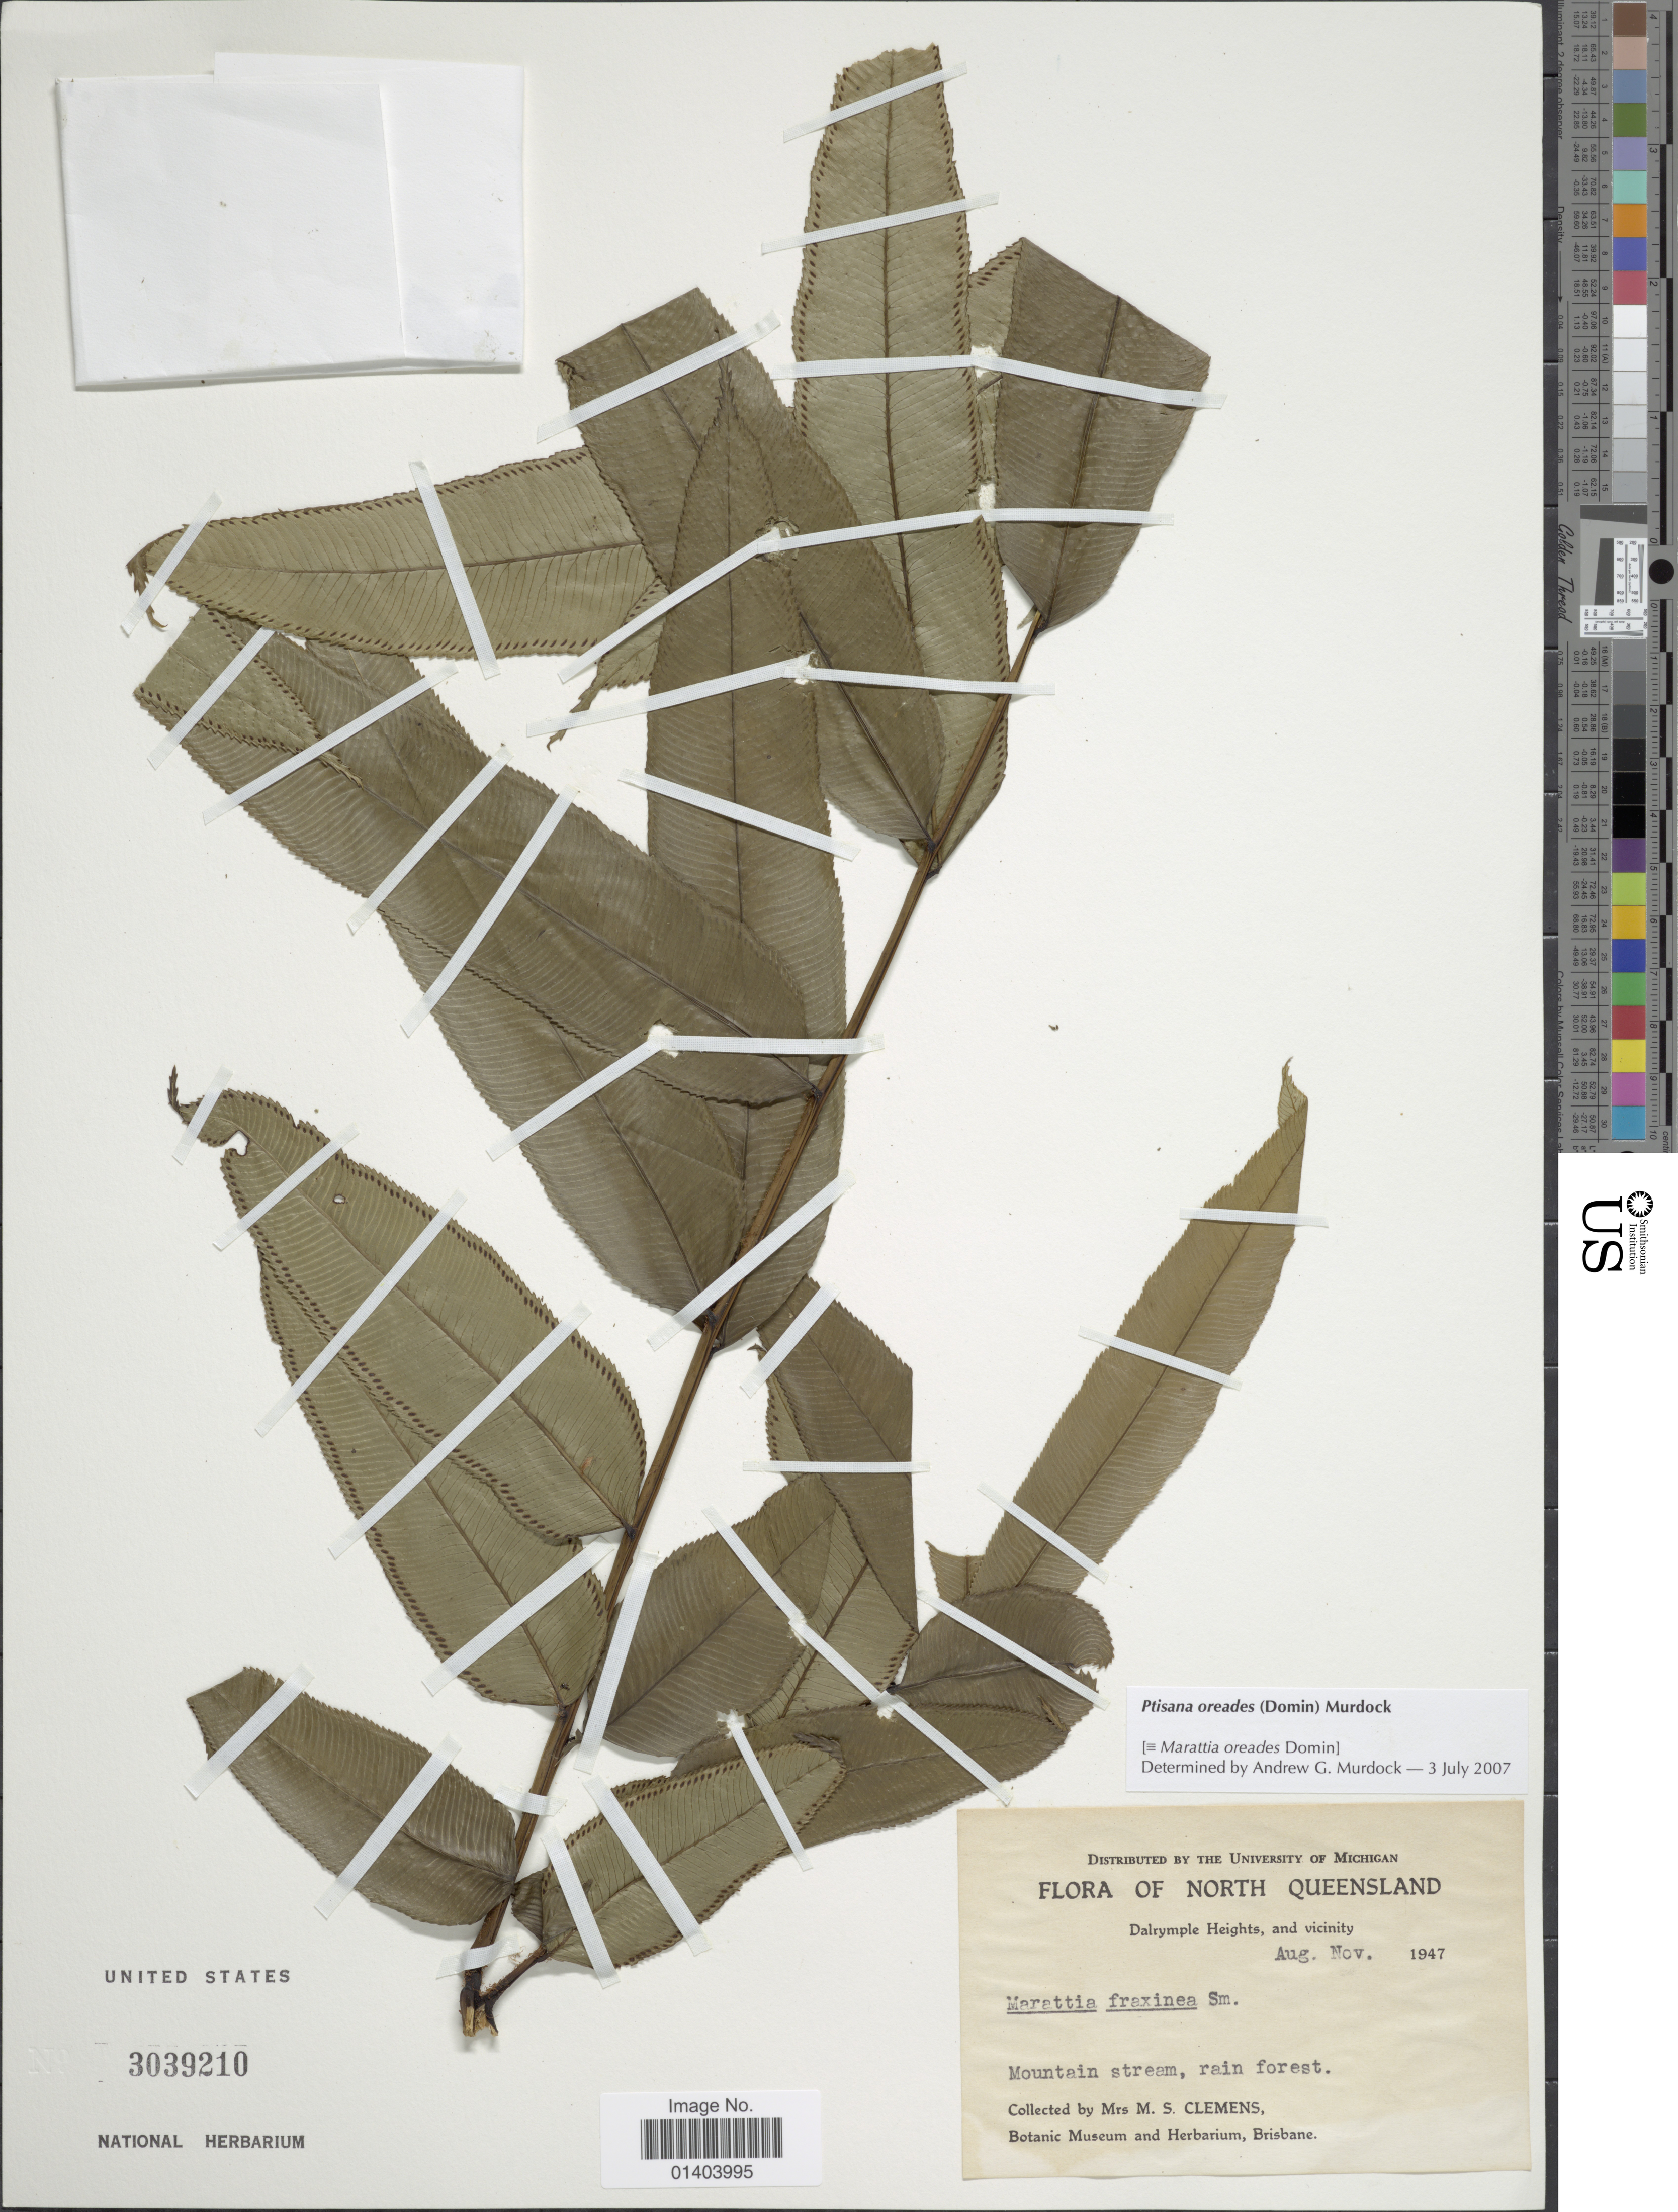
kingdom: Plantae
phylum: Tracheophyta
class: Polypodiopsida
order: Marattiales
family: Marattiaceae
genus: Ptisana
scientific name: Ptisana oreades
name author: (Domin) Murdock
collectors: M. S. Clemens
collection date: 1947-08/1947-11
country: Australia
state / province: Queensland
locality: North Queensland, Dalrymple Heights, and vicinity, Mountain stream, rain forest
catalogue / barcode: US 3039210